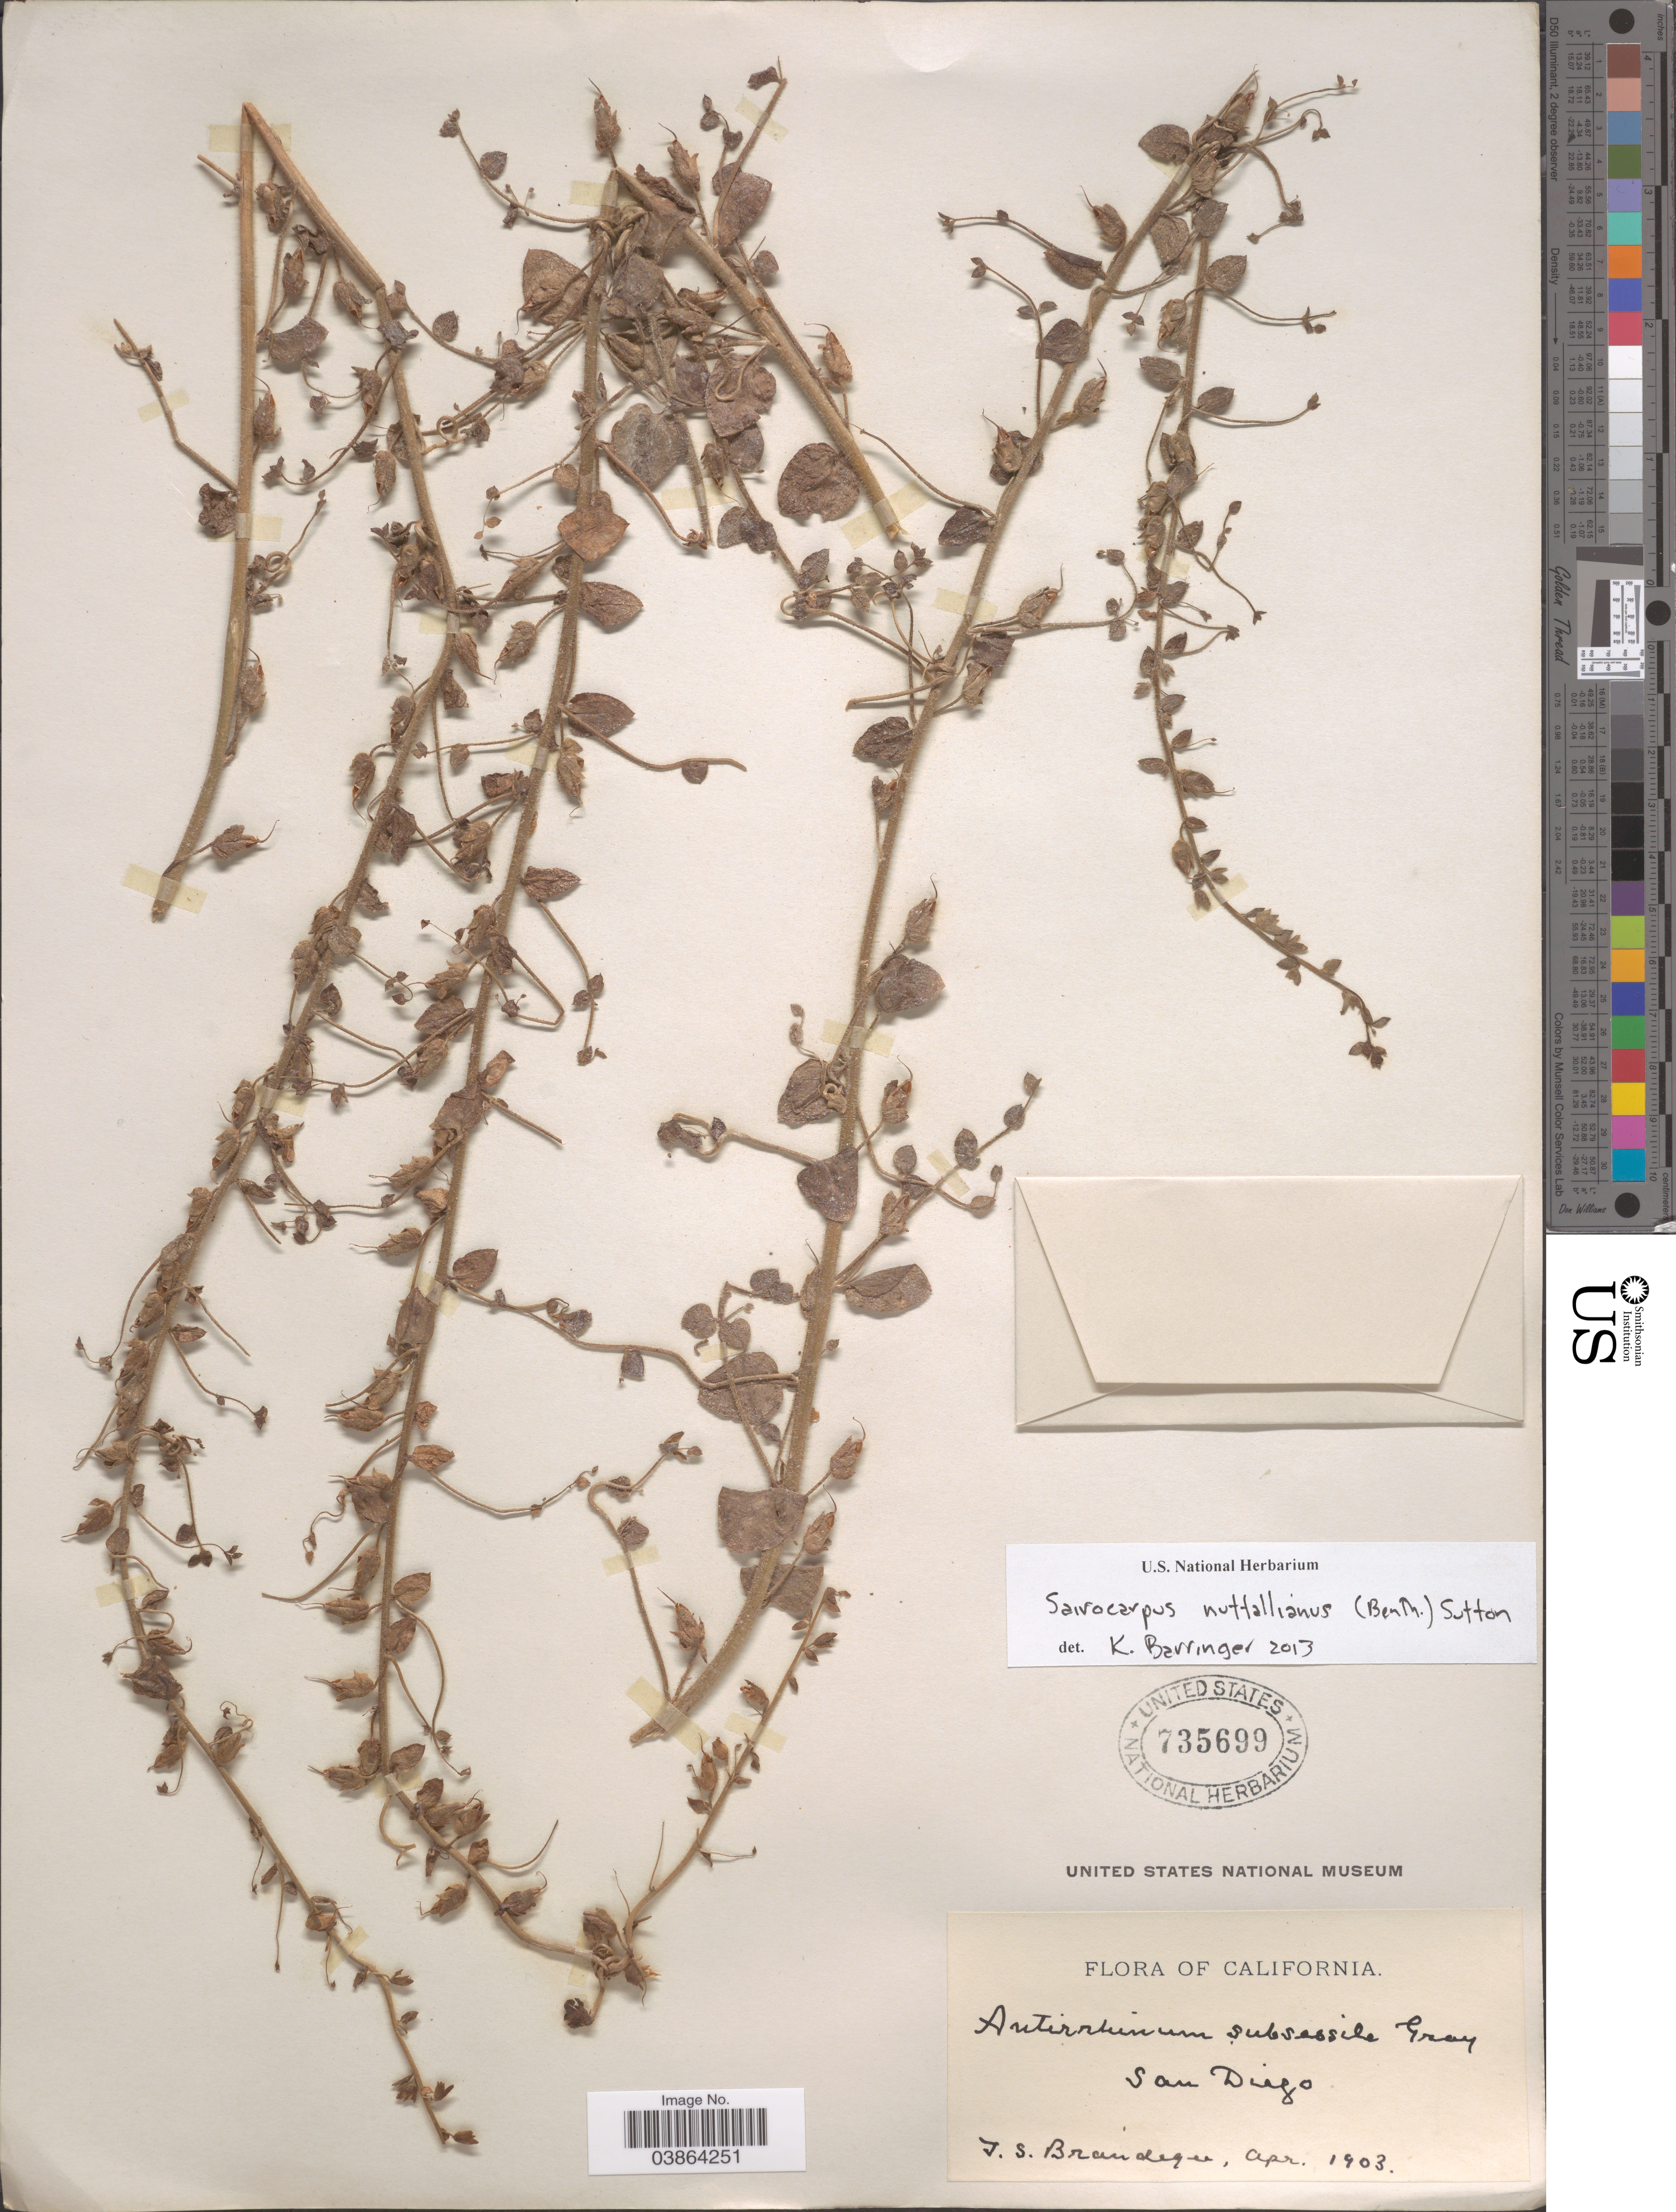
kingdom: Plantae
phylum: Tracheophyta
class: Magnoliopsida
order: Lamiales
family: Plantaginaceae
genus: Sairocarpus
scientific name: Sairocarpus nuttallianus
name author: (Benth.) D.A. Sutton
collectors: T. S. Brandegee (herbarium)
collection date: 1903-04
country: United States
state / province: California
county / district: San Diego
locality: San Diego.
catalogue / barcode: US 735699